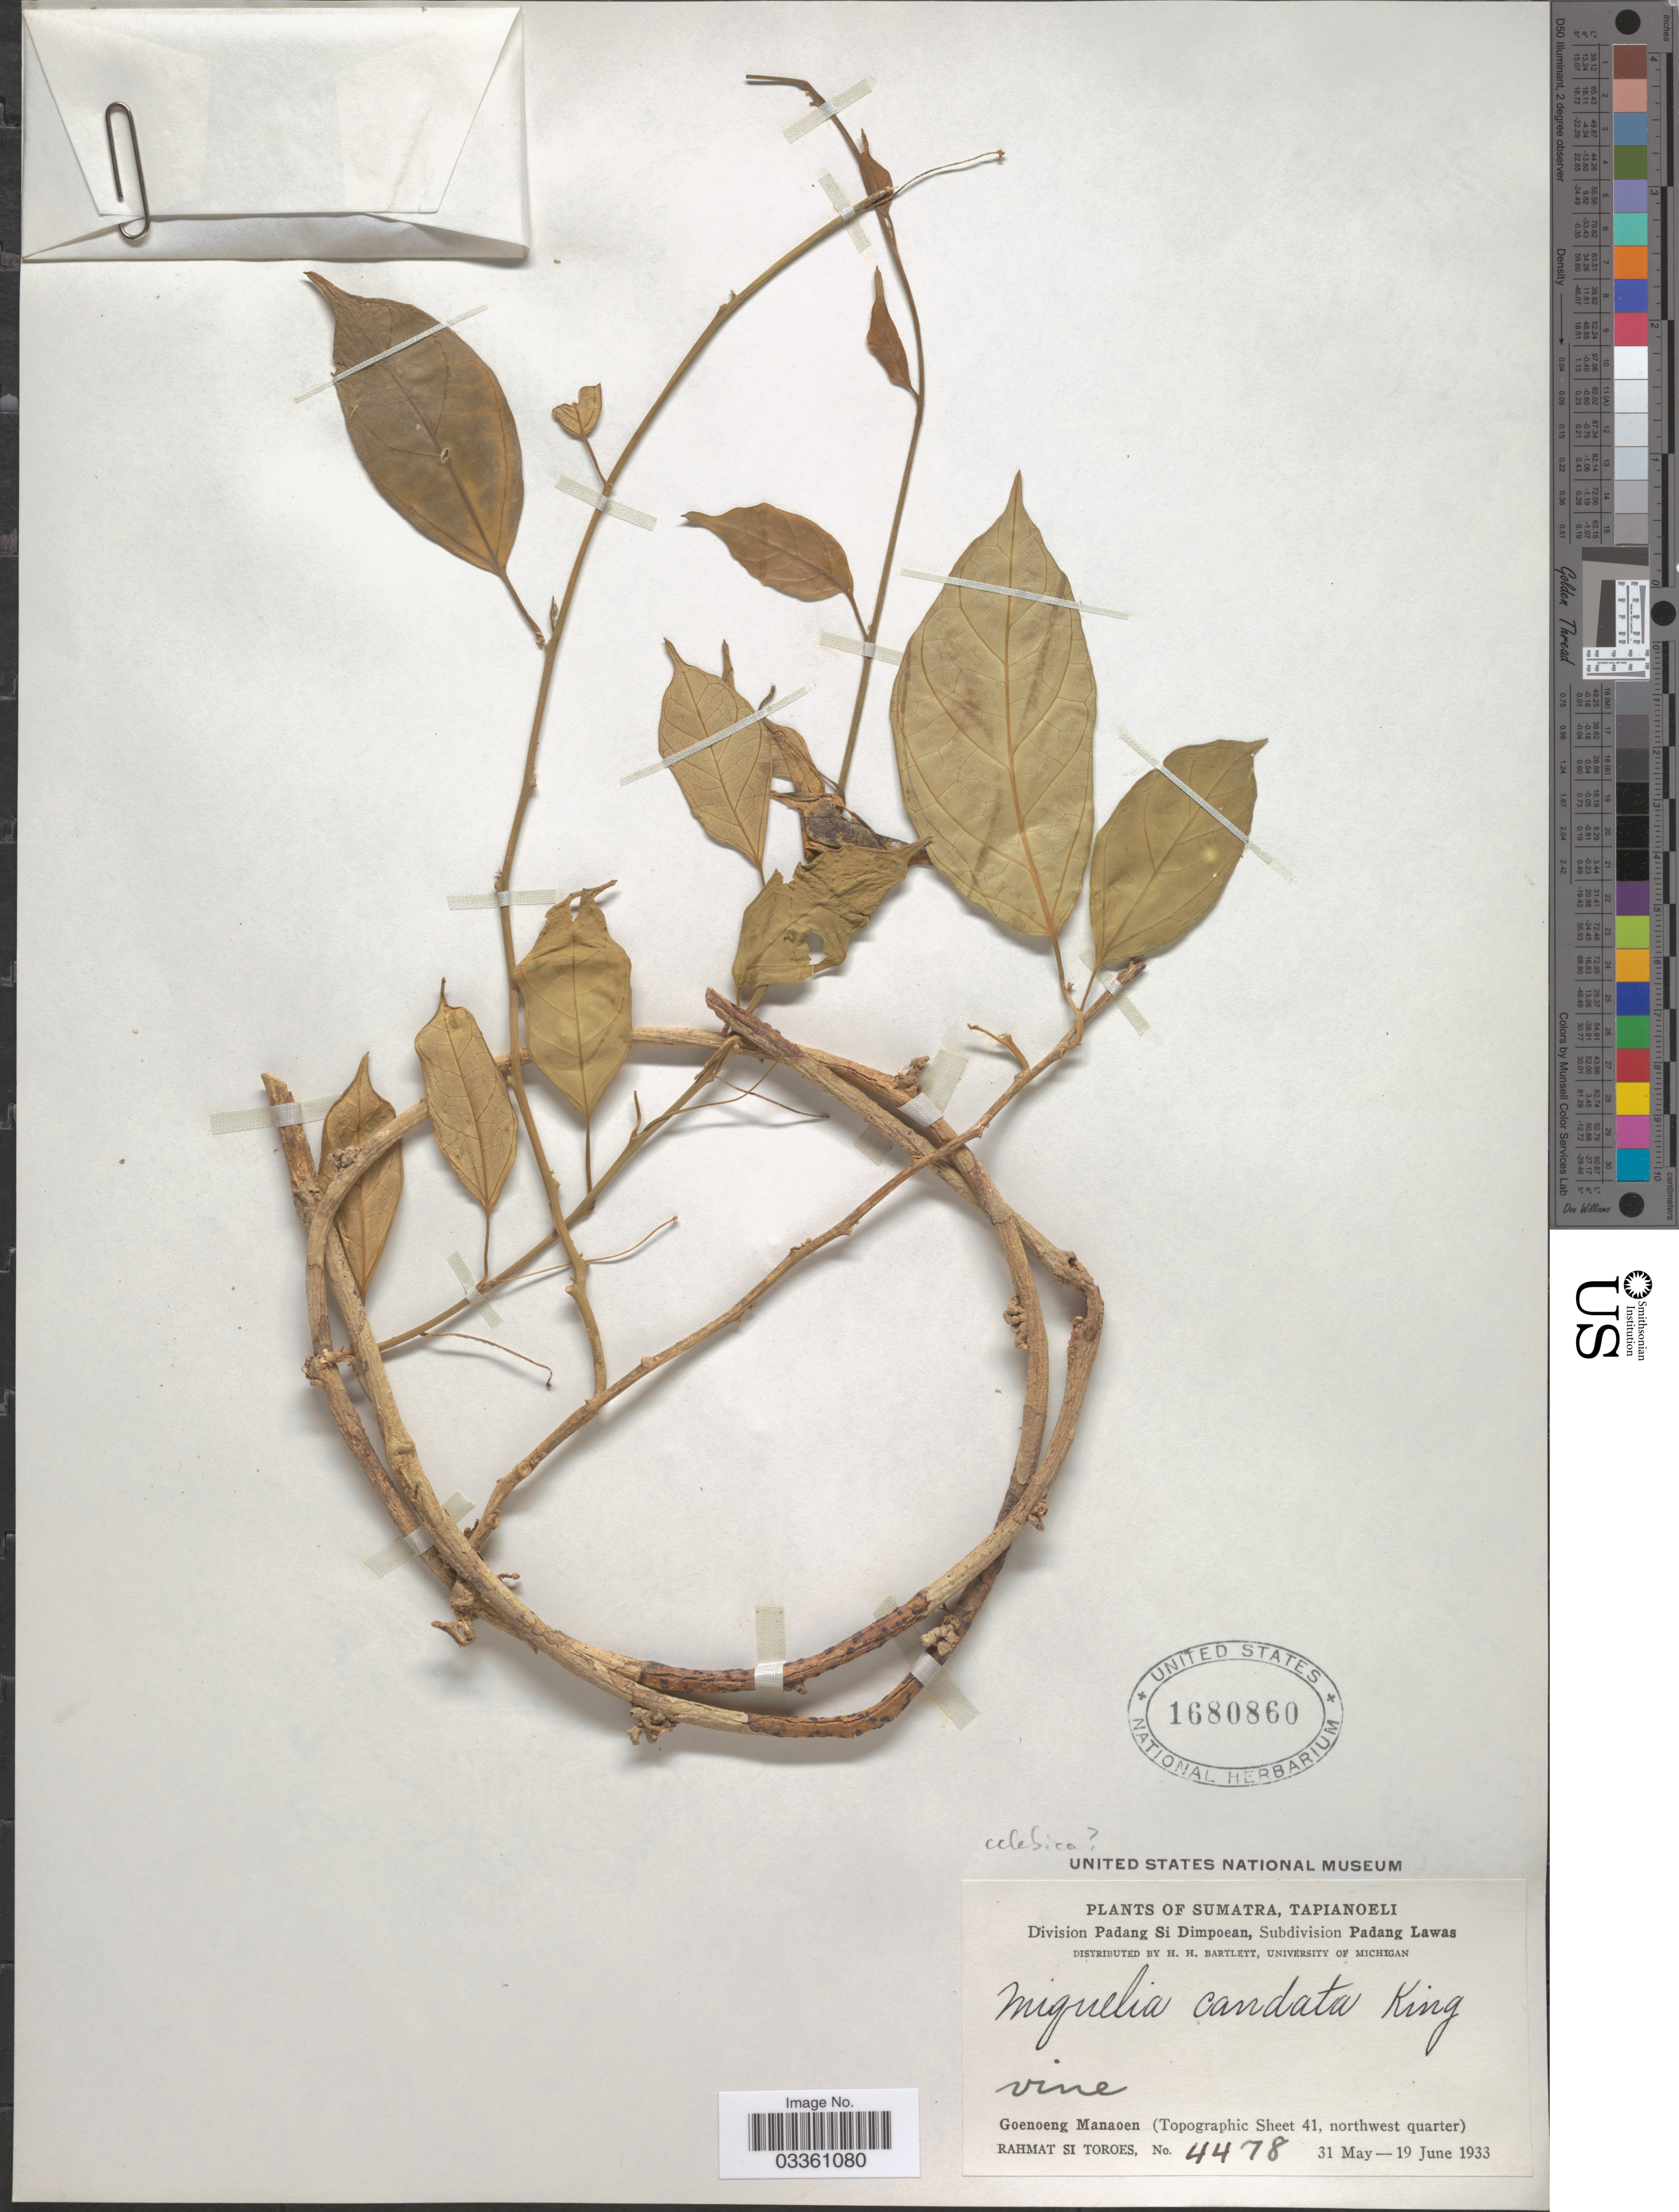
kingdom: Plantae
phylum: Tracheophyta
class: Magnoliopsida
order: Icacinales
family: Icacinaceae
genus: Miquelia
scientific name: Miquelia celebica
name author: Blume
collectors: Rahmat Si Boeea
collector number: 4478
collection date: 1933-05-31/1933-06-19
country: Indonesia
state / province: Sumatra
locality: Tapianoeli. Division Padang Si Dimpoean, Subdivision Padang Lawas. [unsure placement] Goenoeng Manaoen (Topgraphic Sheet 41, northwest quarter).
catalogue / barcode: US 1680860